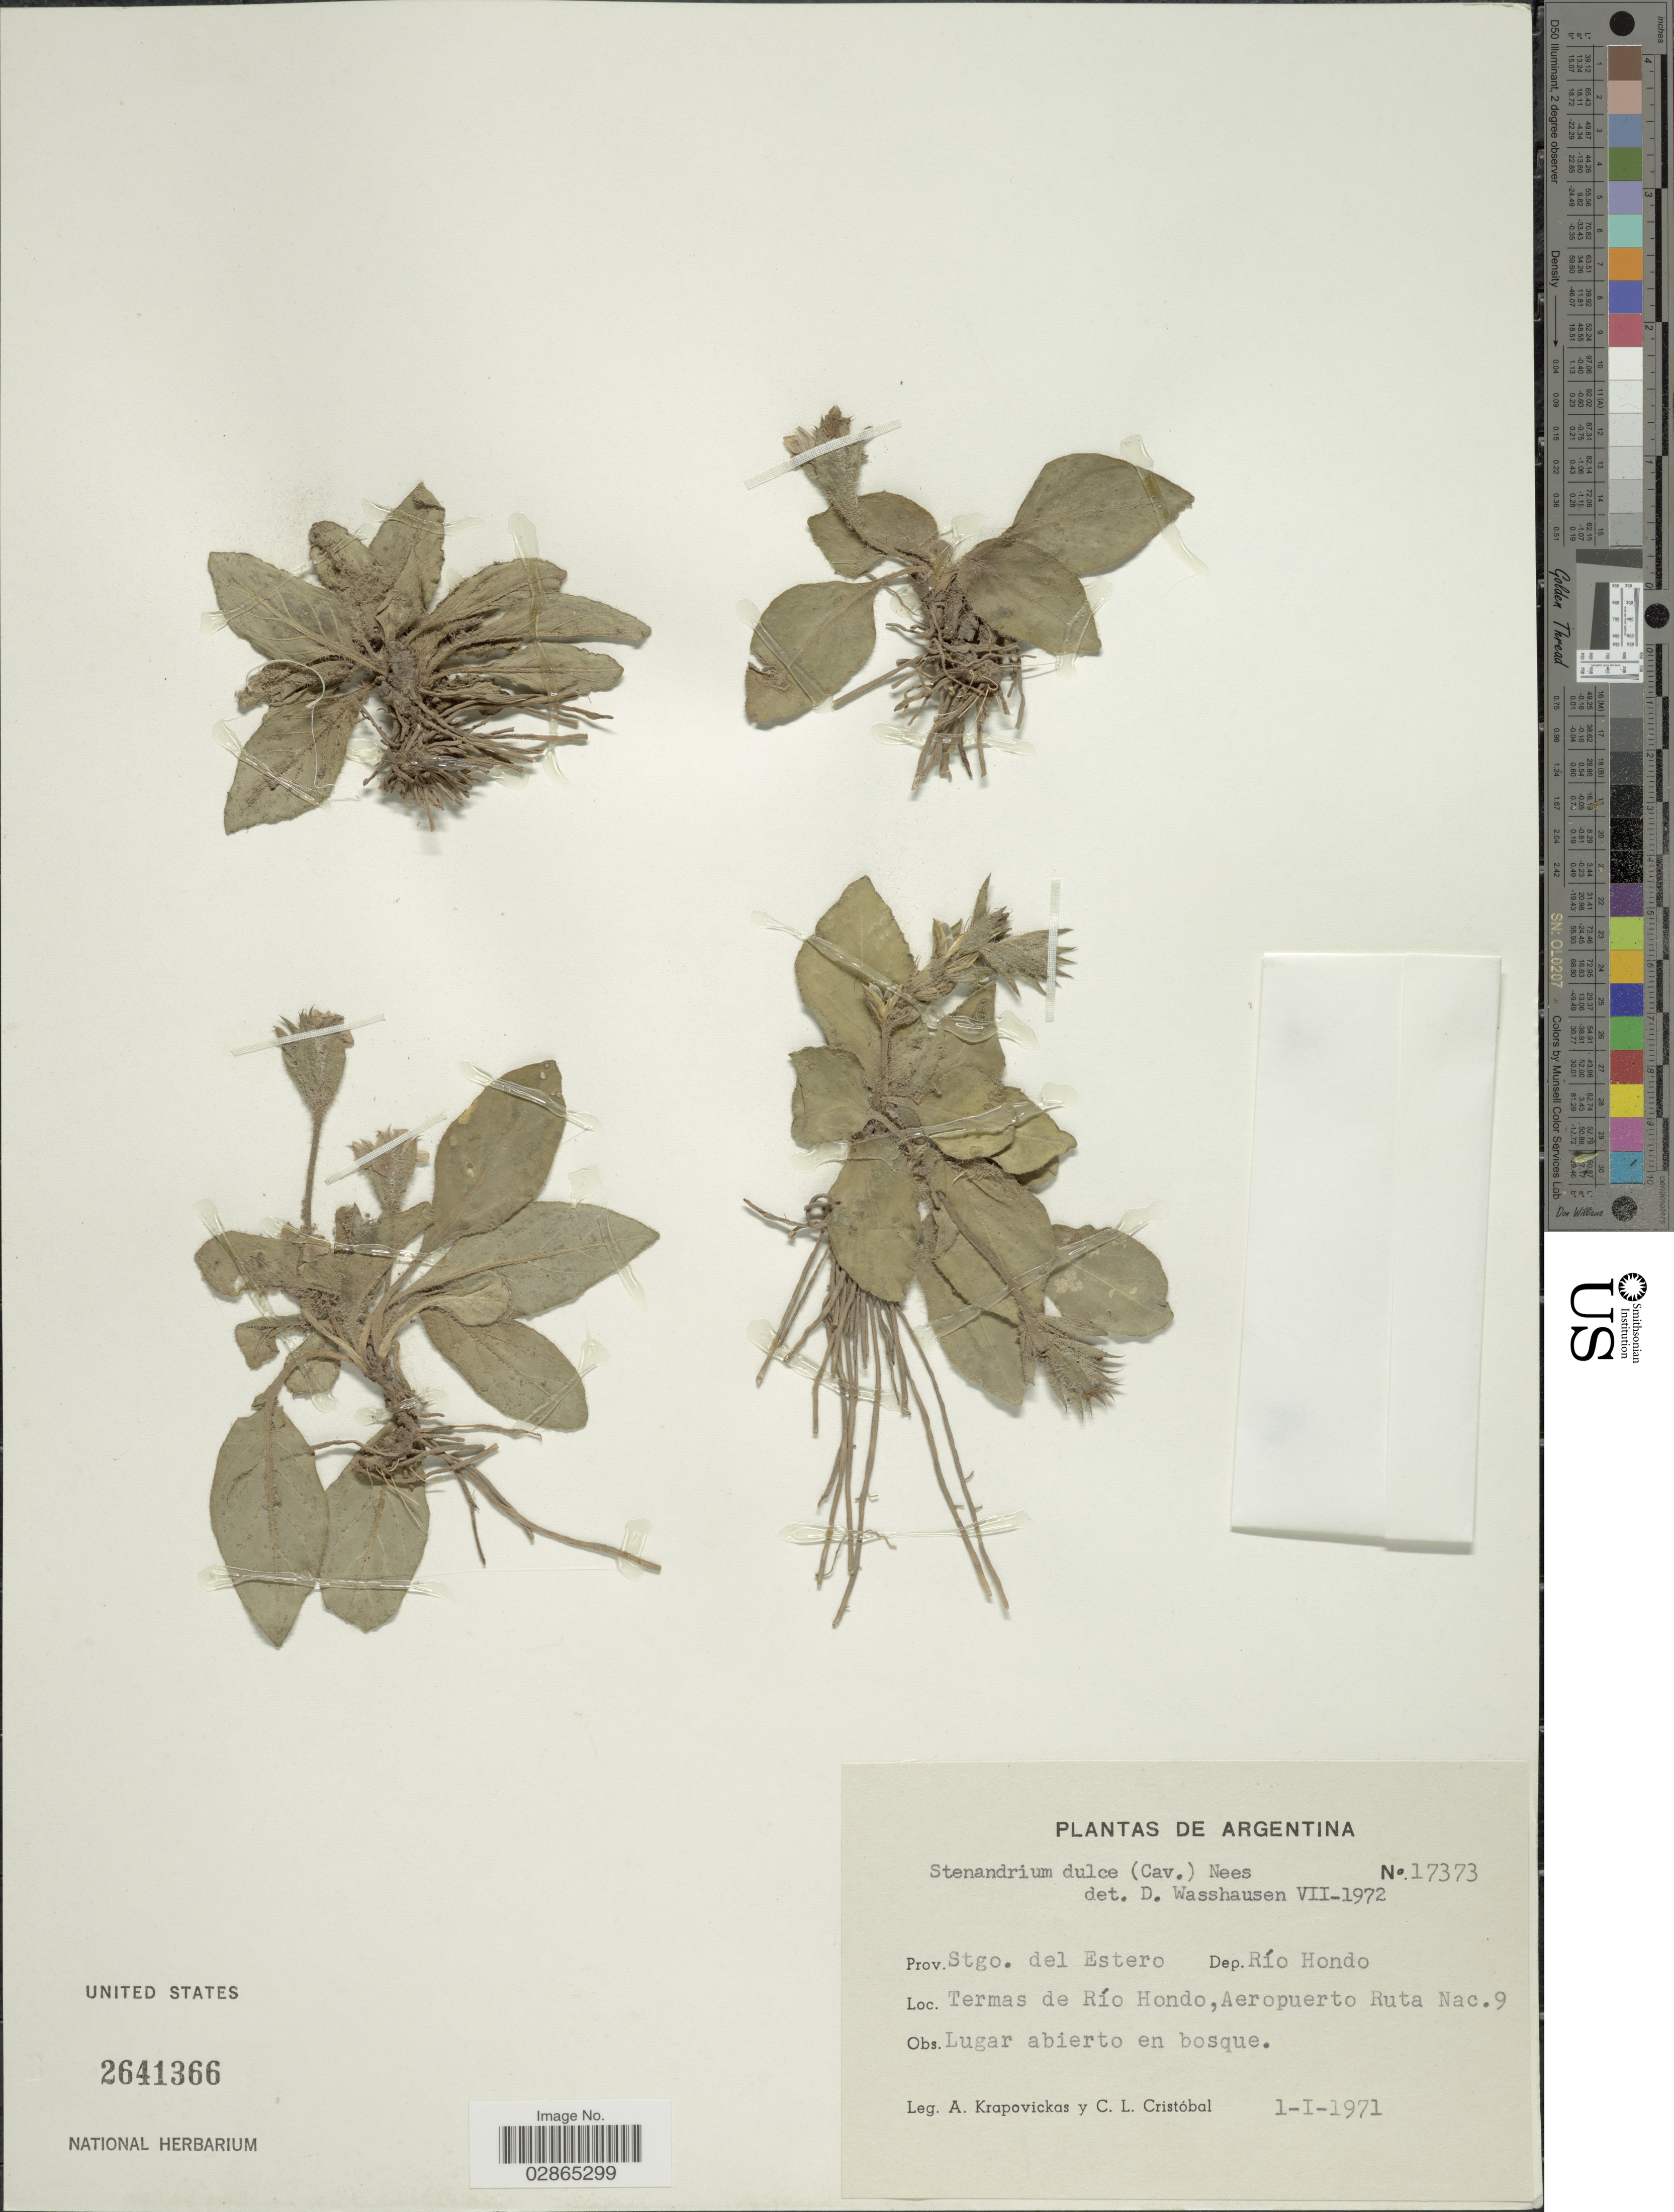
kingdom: Plantae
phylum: Tracheophyta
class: Magnoliopsida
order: Lamiales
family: Acanthaceae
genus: Stenandrium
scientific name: Stenandrium dulce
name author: (Cav.) Nees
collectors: A. Krapovickas & C. L. Cristóbal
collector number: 17373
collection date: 1971-01-01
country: Argentina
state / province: Santiago del Estero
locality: Dep. Río Hondo, Termas de Río Hondo, Aeropuerto Ruta Nac. 9.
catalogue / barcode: US 2641366